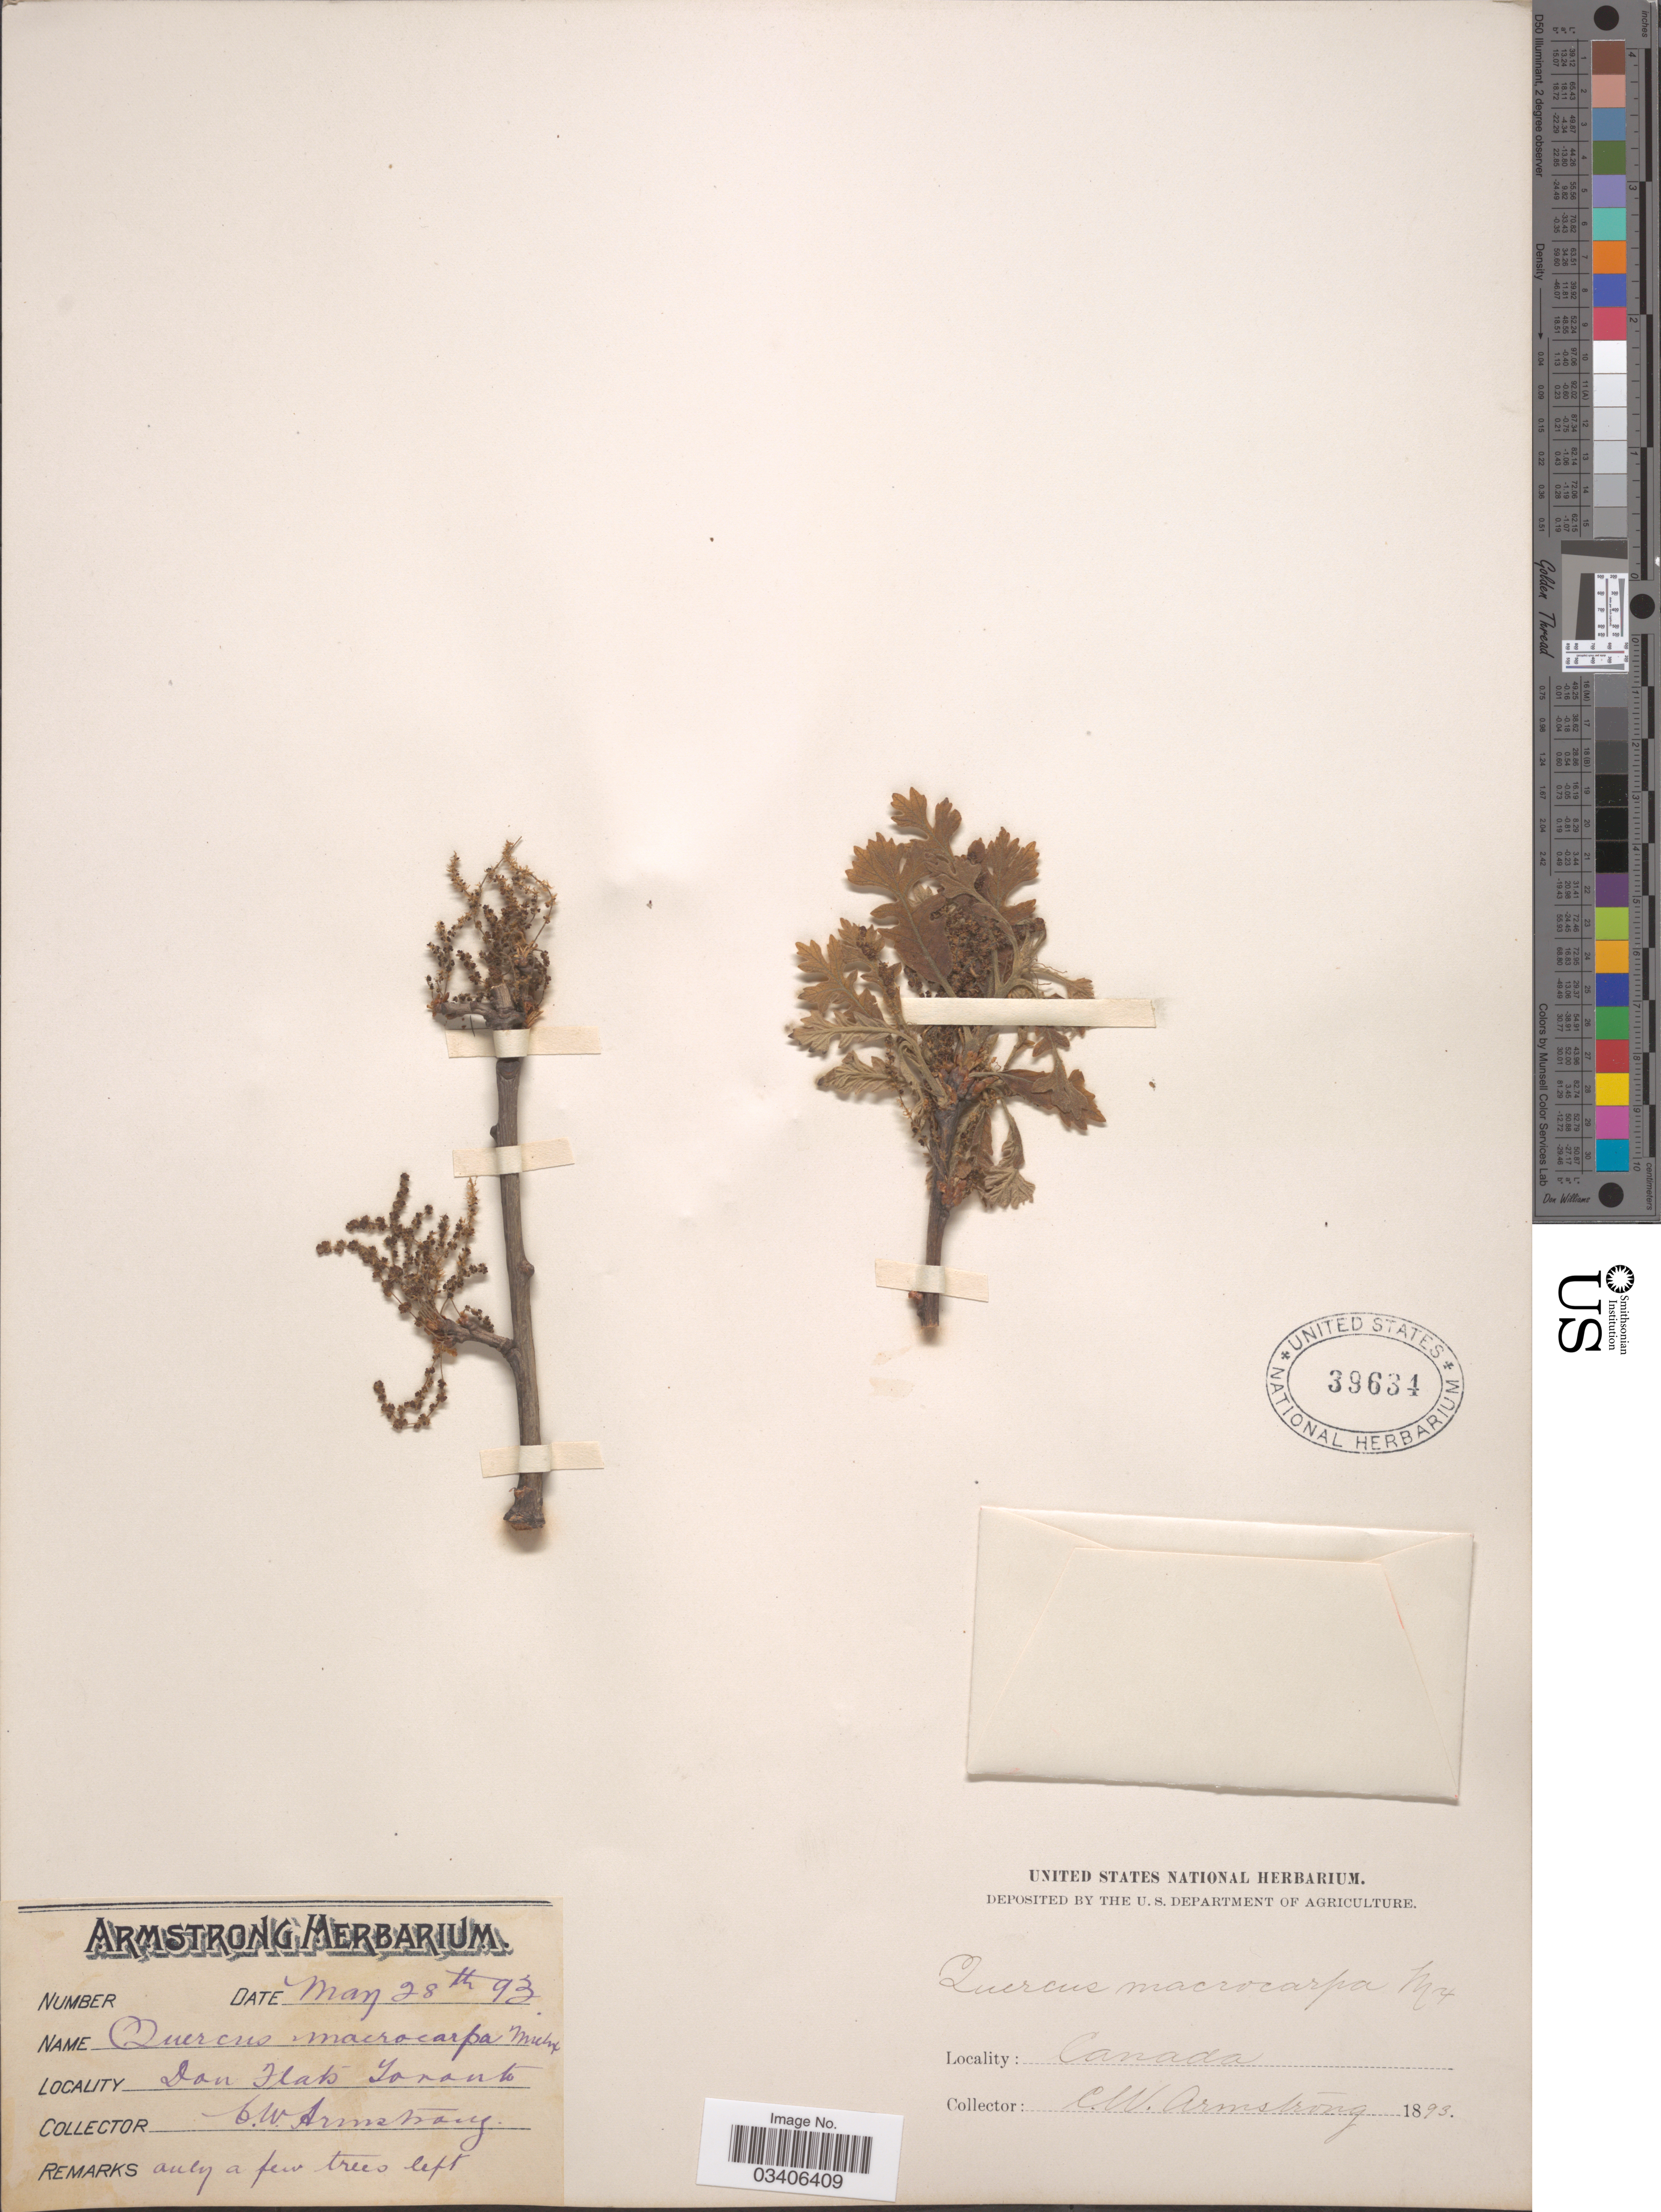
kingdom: Plantae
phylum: Tracheophyta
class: Magnoliopsida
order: Fagales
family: Fagaceae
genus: Quercus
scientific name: Quercus macrocarpa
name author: Michx.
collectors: C. W. Armstrong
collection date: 1893-05-28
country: Canada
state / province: Ontario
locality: Dan Flats Toronto.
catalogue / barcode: US 39634